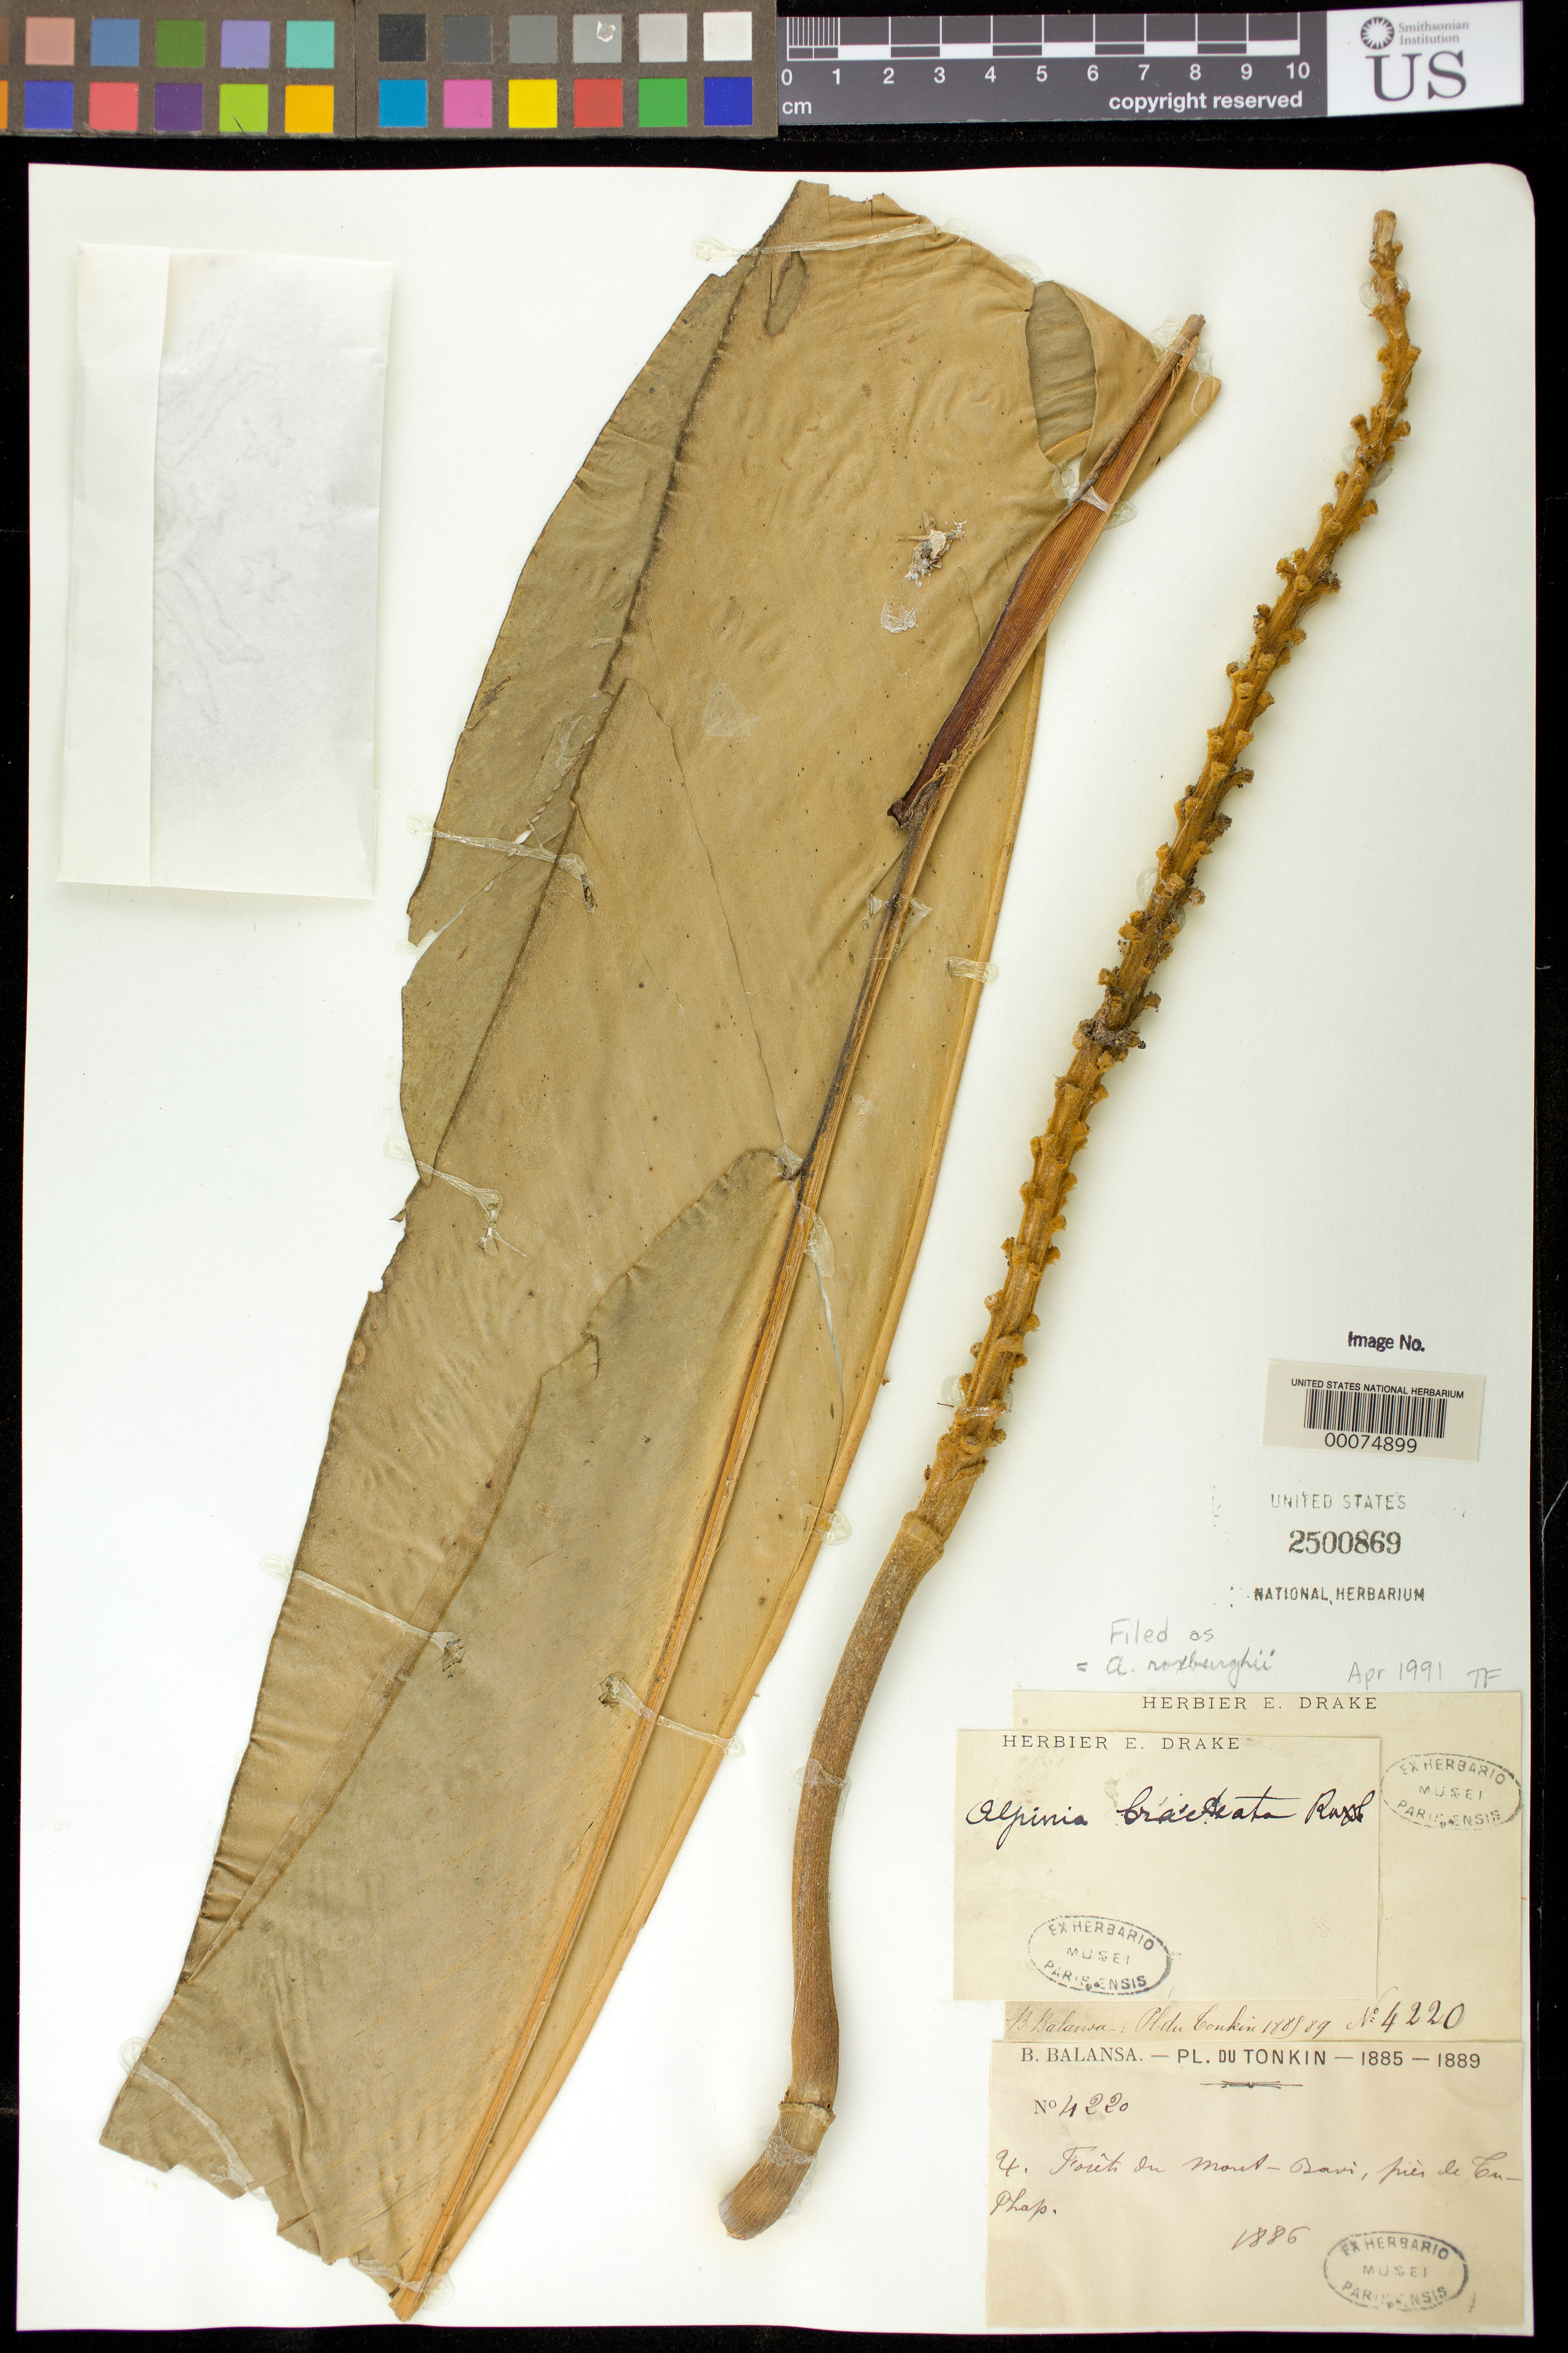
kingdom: Plantae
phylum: Tracheophyta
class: Liliopsida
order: Zingiberales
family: Zingiberaceae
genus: Alpinia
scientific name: Alpinia roxburghii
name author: (Roxb.) Sweet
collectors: B. Balansa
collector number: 4220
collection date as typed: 1886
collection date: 1886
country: Vietnam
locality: Plants du tonkin, forets du mont-bavi, pies de cu-phap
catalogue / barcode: US 2500869